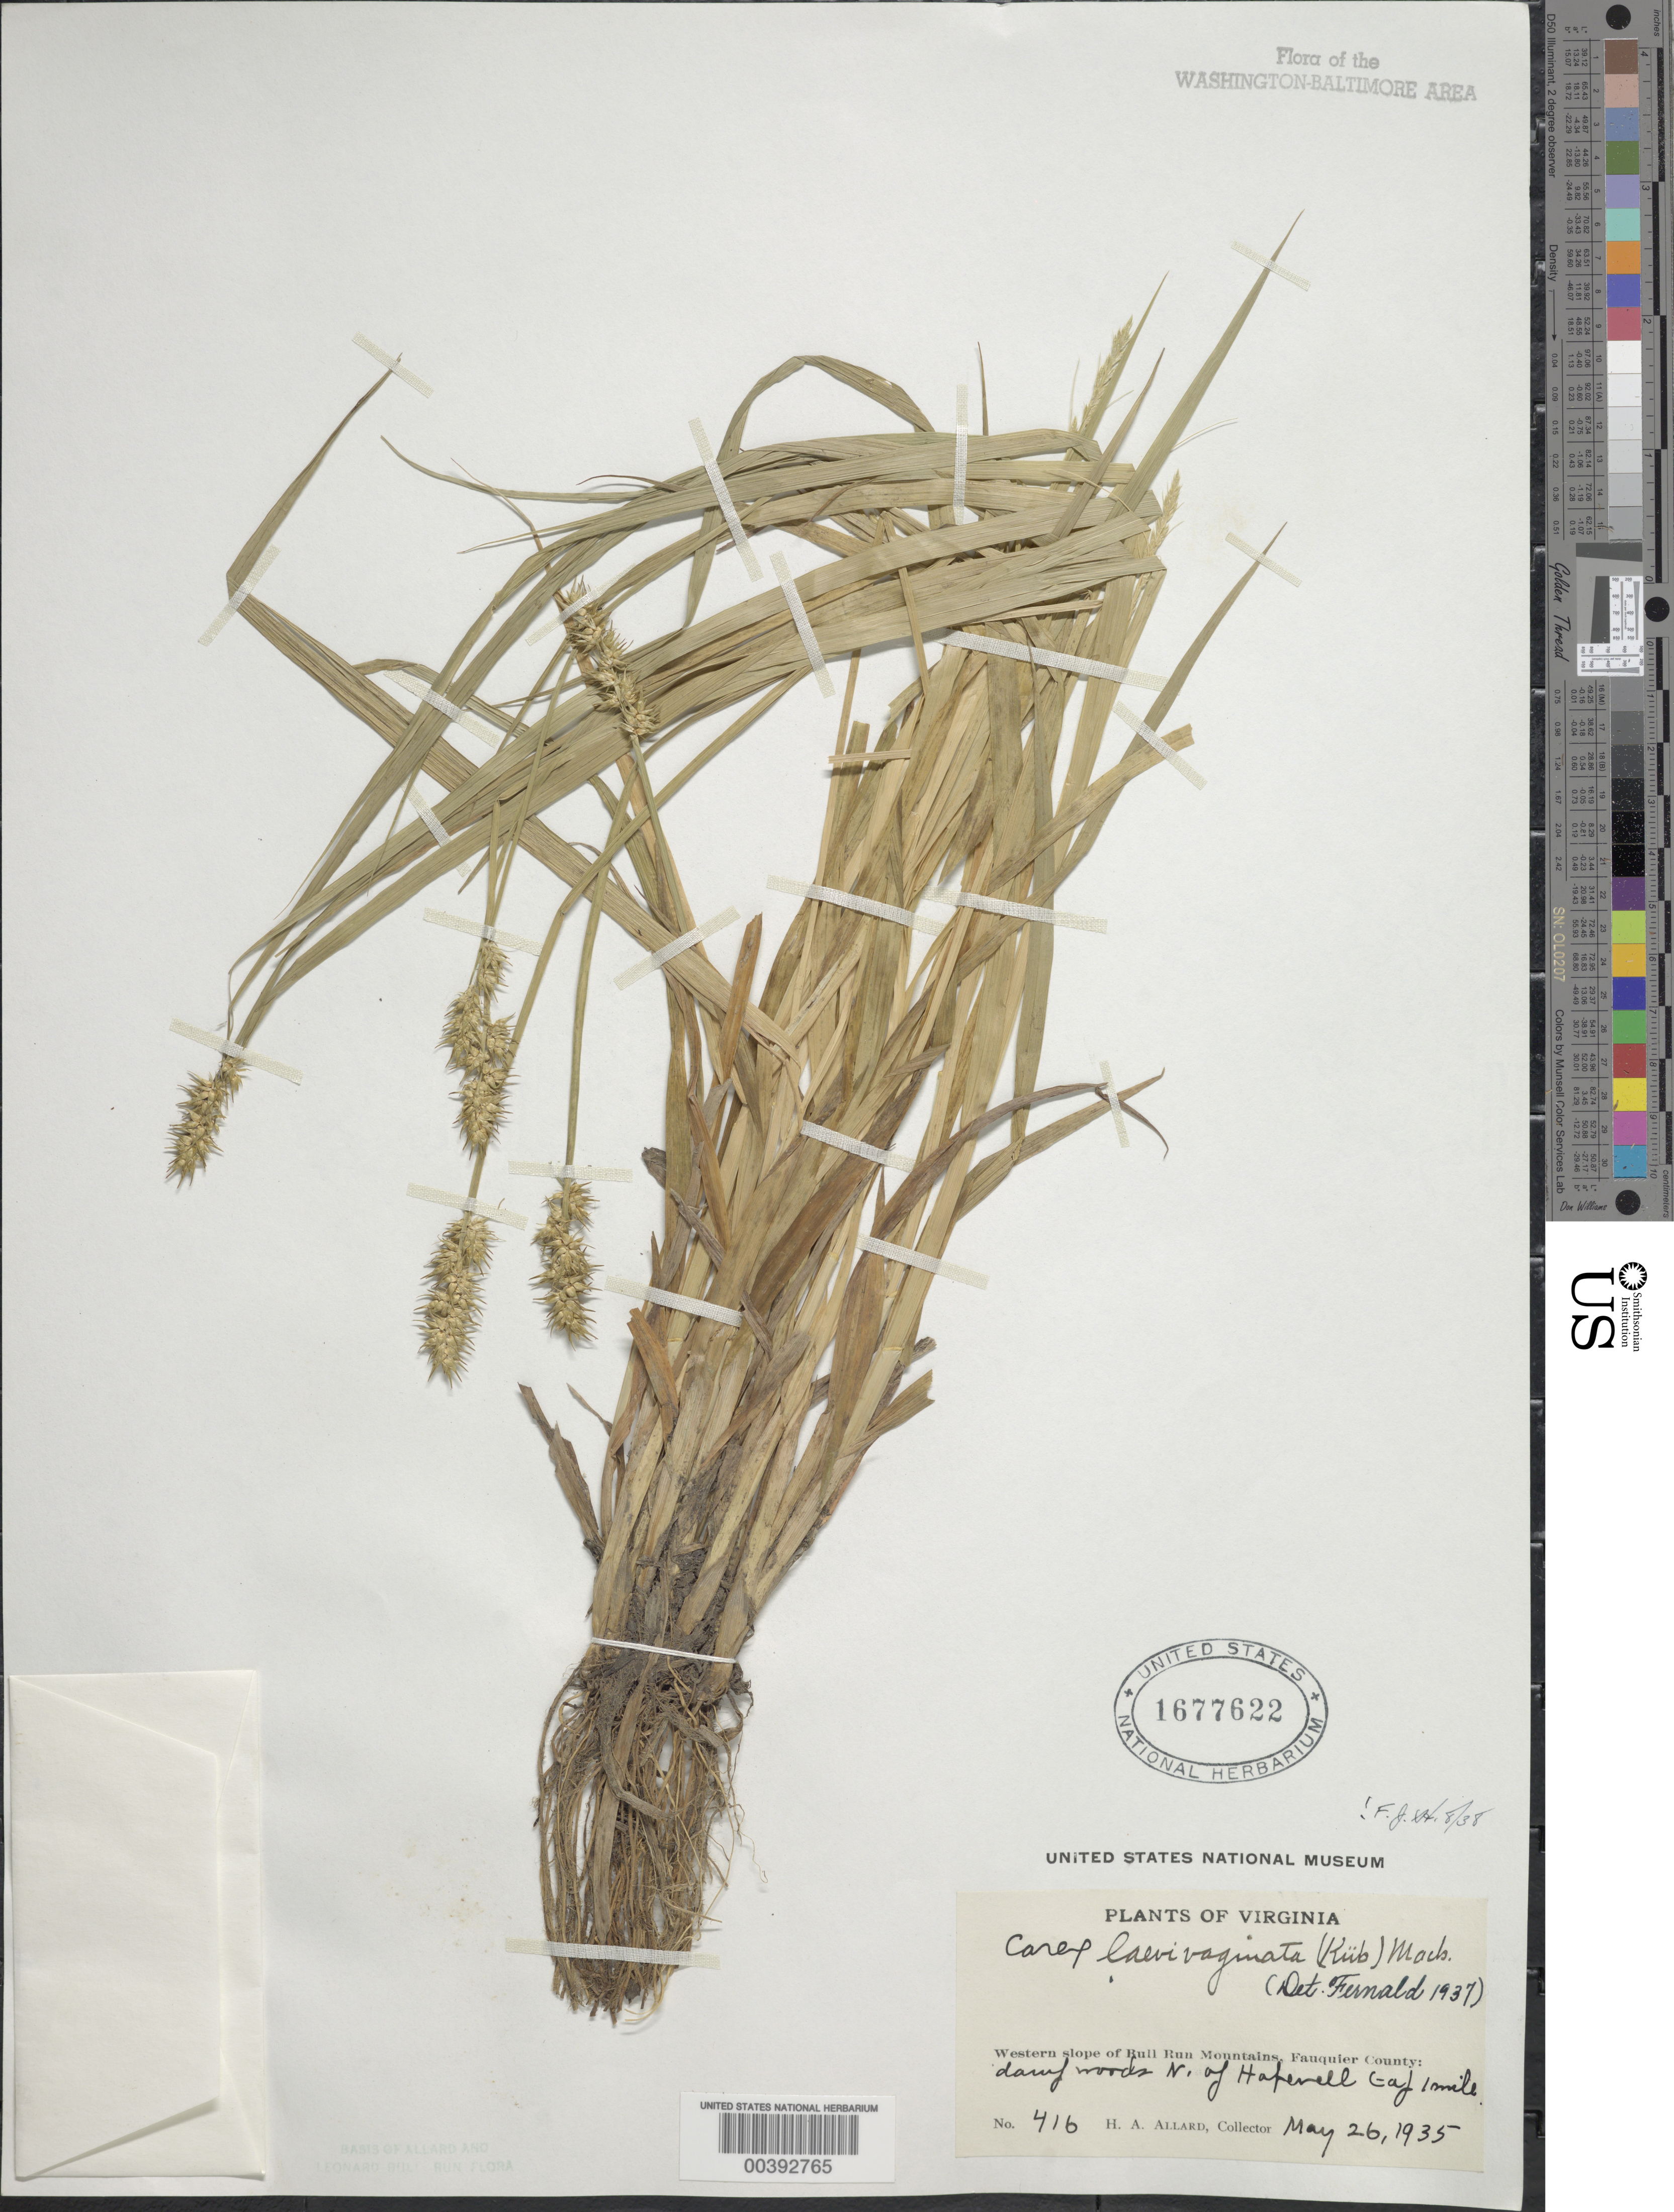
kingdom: Plantae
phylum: Tracheophyta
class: Liliopsida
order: Poales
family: Cyperaceae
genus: Carex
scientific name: Carex laevivaginata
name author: (Kük.) Mack.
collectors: H. A. Allard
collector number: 416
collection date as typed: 26 May 1935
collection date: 1935-05-26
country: United States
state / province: Virginia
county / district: Fauquier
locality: North of Hopewell Gap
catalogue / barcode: US 1677622